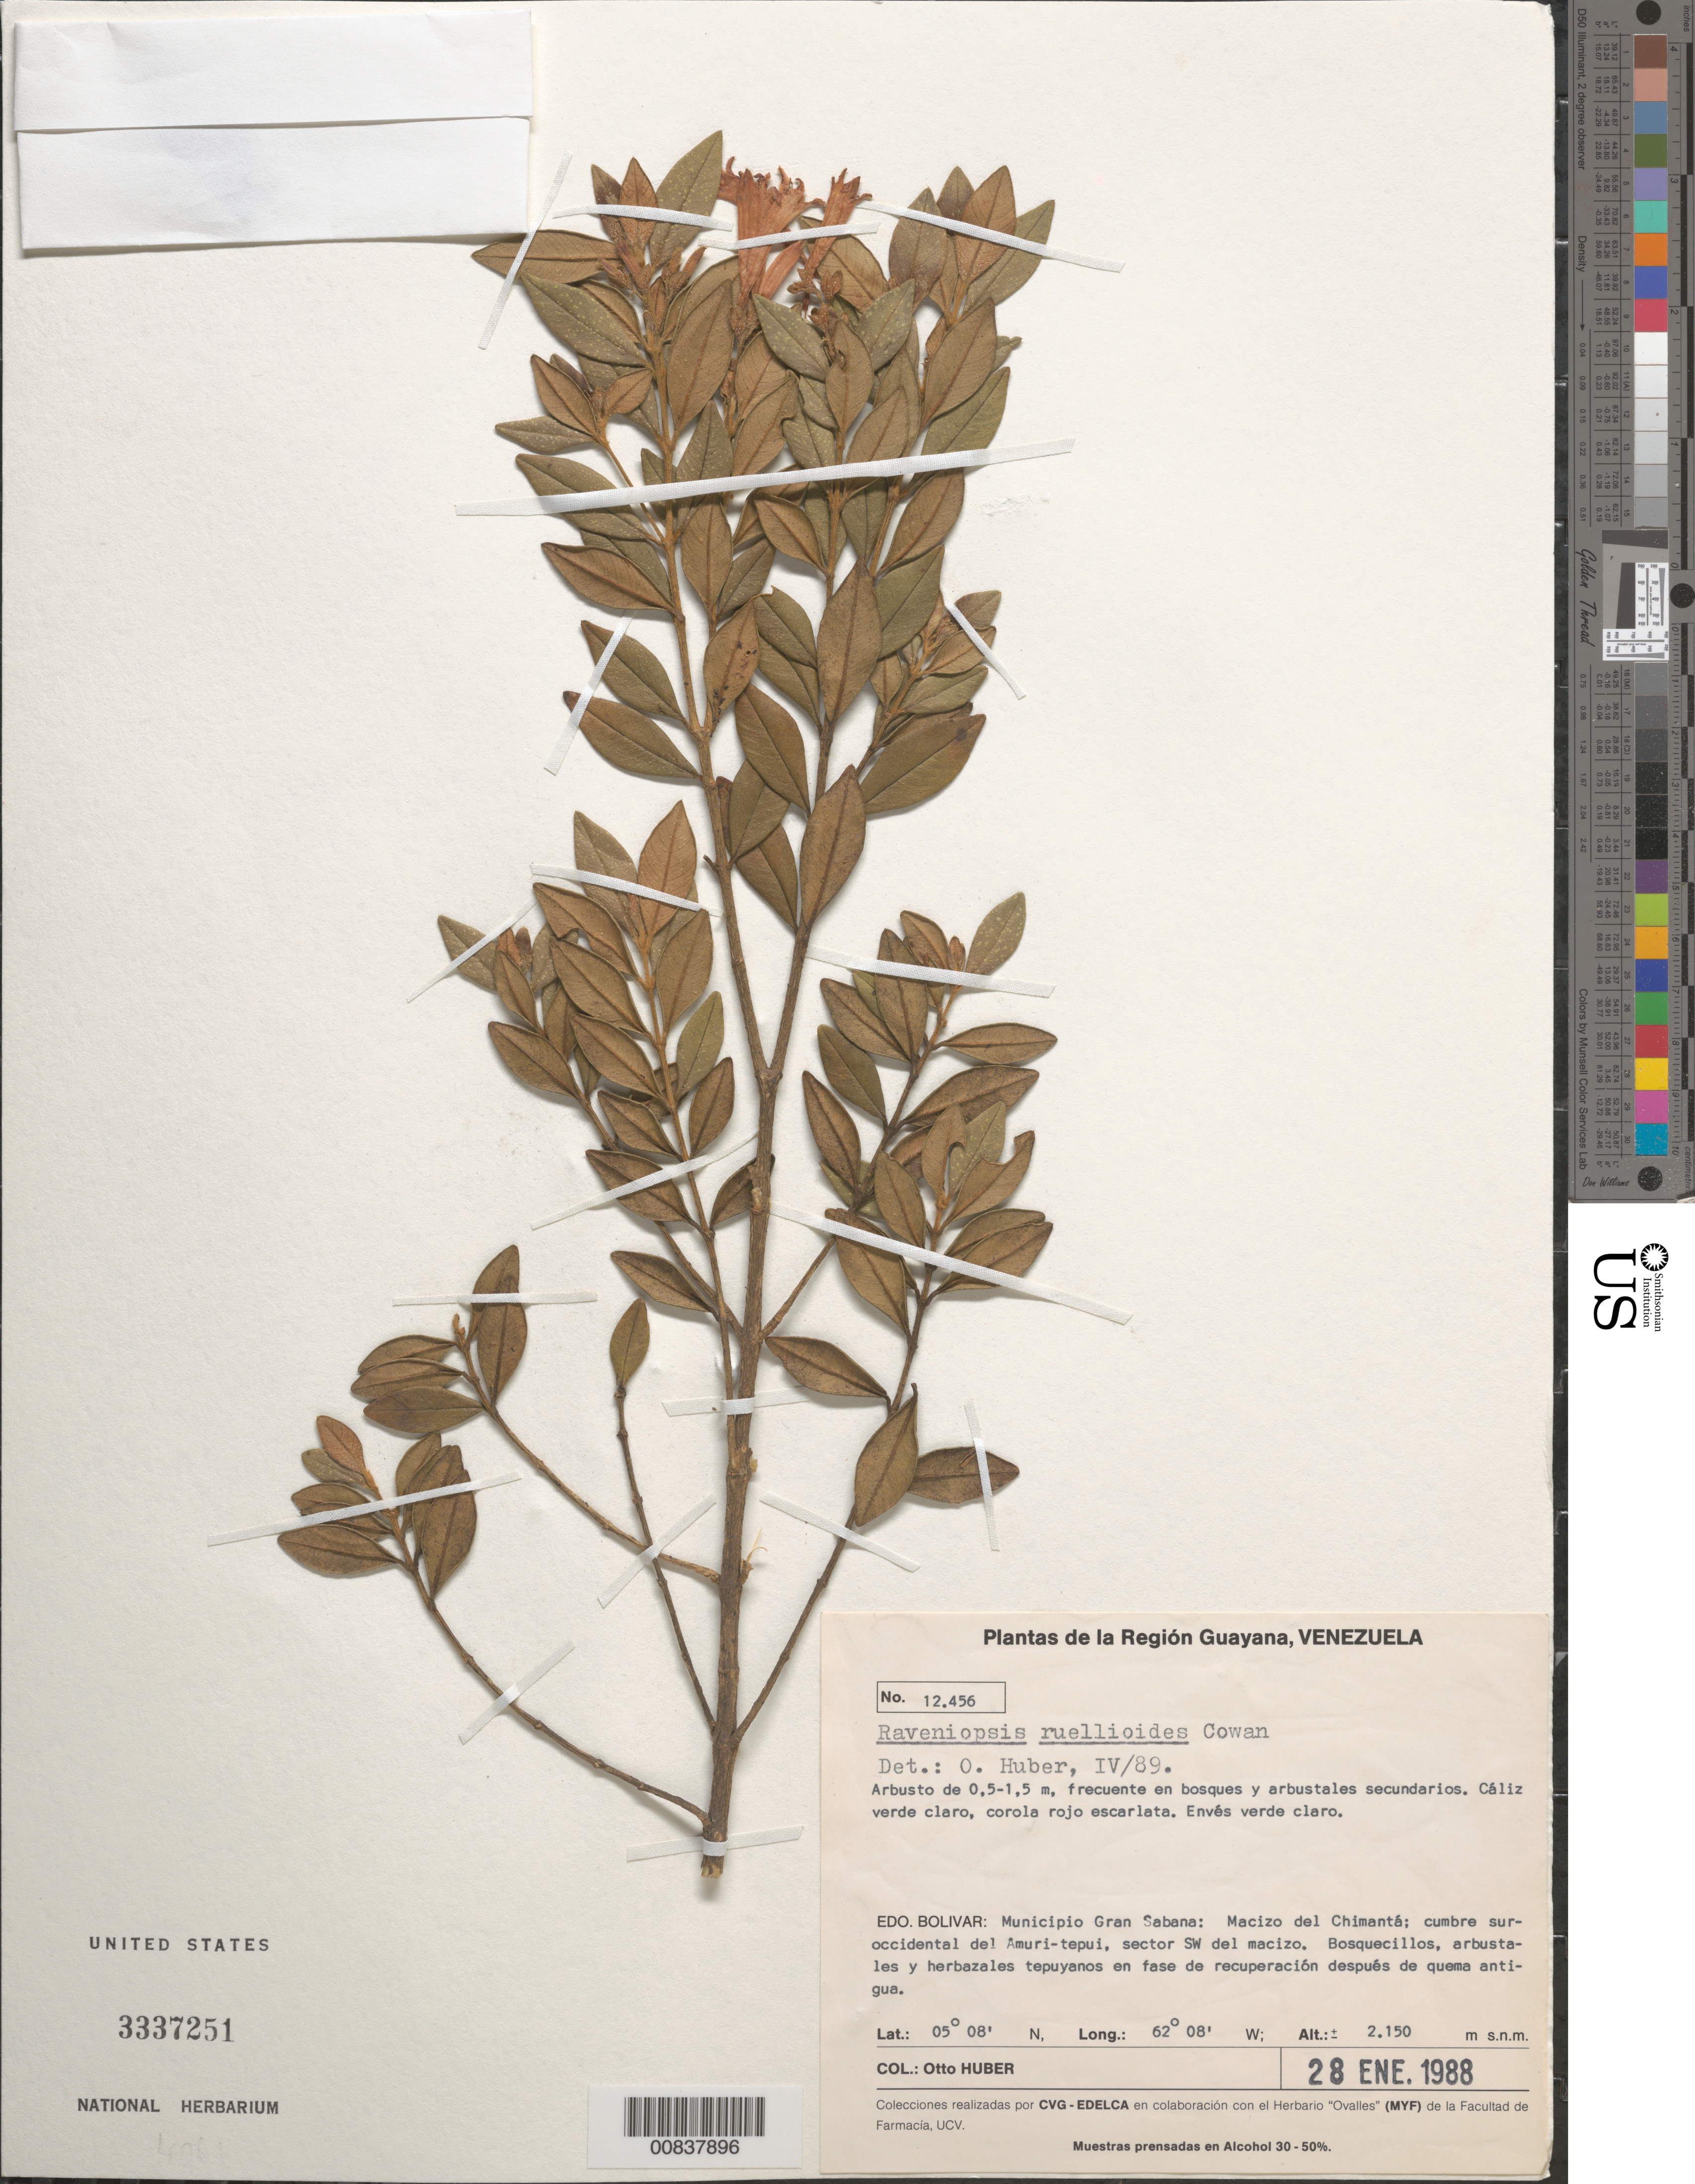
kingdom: Plantae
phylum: Tracheophyta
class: Magnoliopsida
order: Sapindales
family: Rutaceae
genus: Raveniopsis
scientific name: Raveniopsis ruellioides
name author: (Oliv.) R.S. Cowan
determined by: Huber, Otto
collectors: O. Huber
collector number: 12456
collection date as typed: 28-Jan-88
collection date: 1988-01-28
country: Venezuela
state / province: Bolívar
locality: Mun. Gran Sabana, Macizo del Chimantá; cumbre sur-occidental del Amuri-tepuí, sector SW del macizo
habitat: Bosques y arbustales secundarios; bosquecillos, arbustales y herbazales tepuyanos en fase de reduperacion despues de quema antigua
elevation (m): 2150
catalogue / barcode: US 3337251